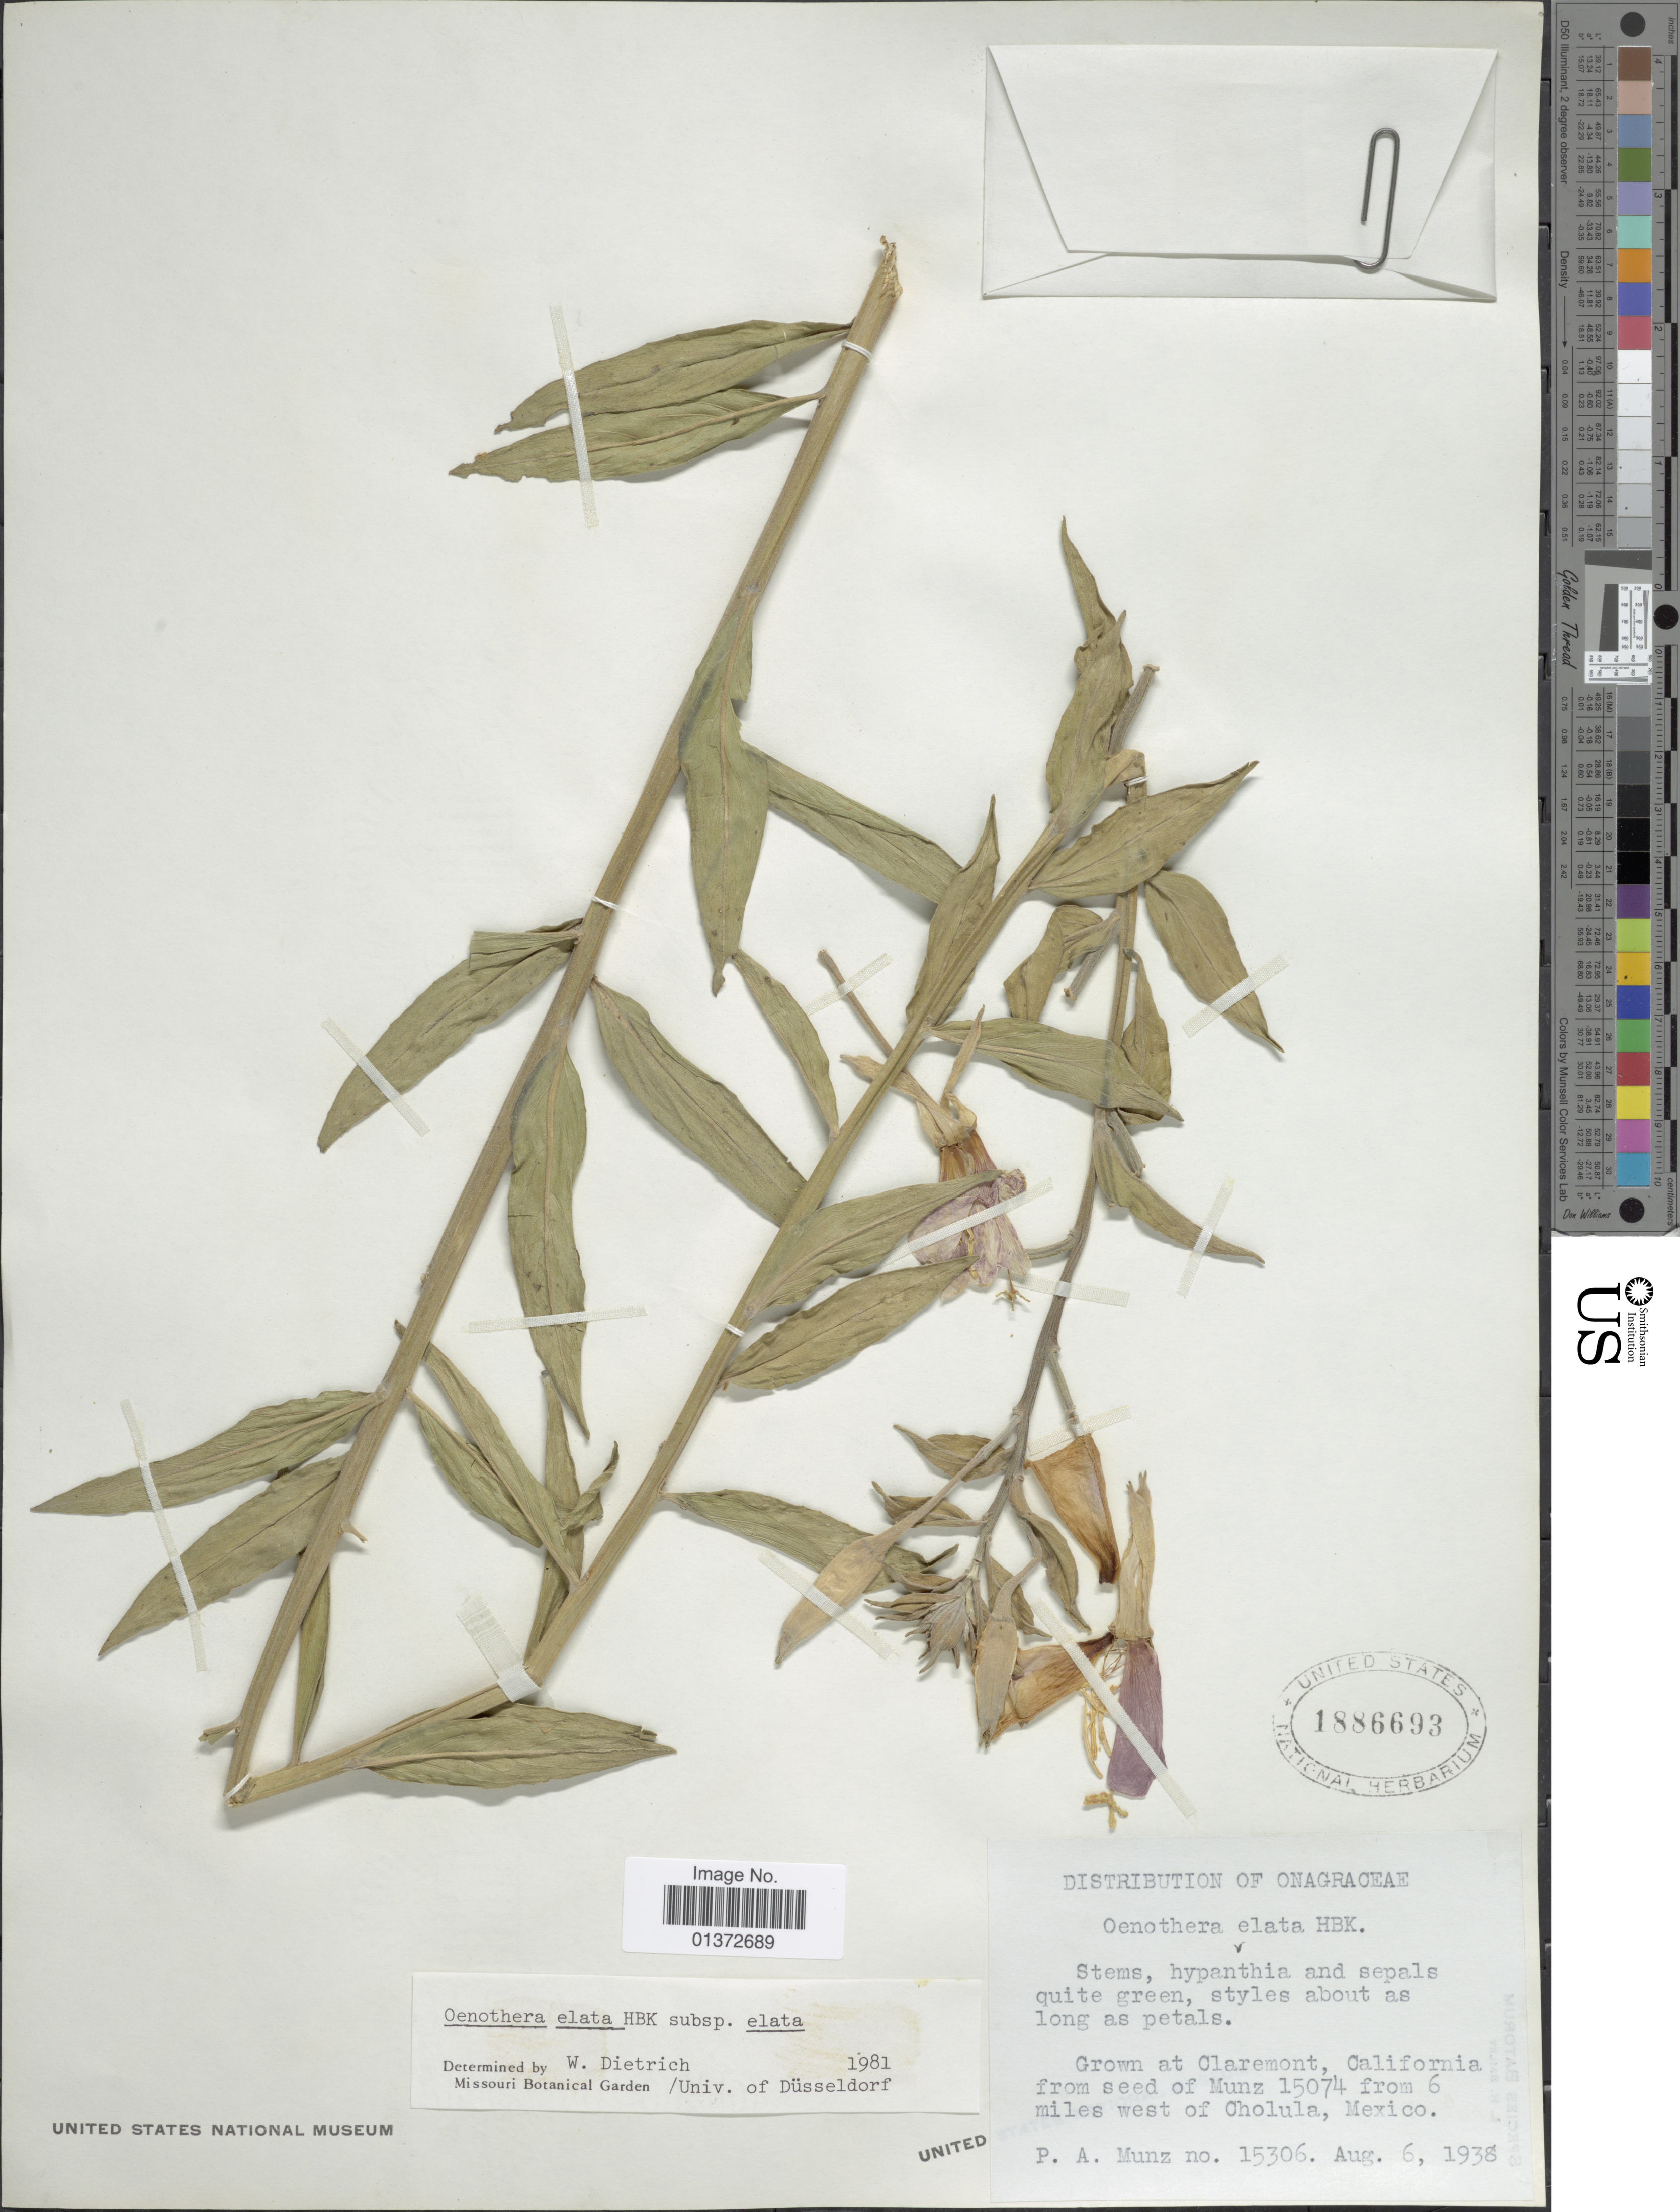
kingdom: Plantae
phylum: Tracheophyta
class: Magnoliopsida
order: Myrtales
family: Onagraceae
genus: Oenothera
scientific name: Oenothera elata subsp. elata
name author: Kunth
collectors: P. A. Munz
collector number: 15306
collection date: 1938-08-06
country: United States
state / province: California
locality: Claremont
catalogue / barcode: US 1886693